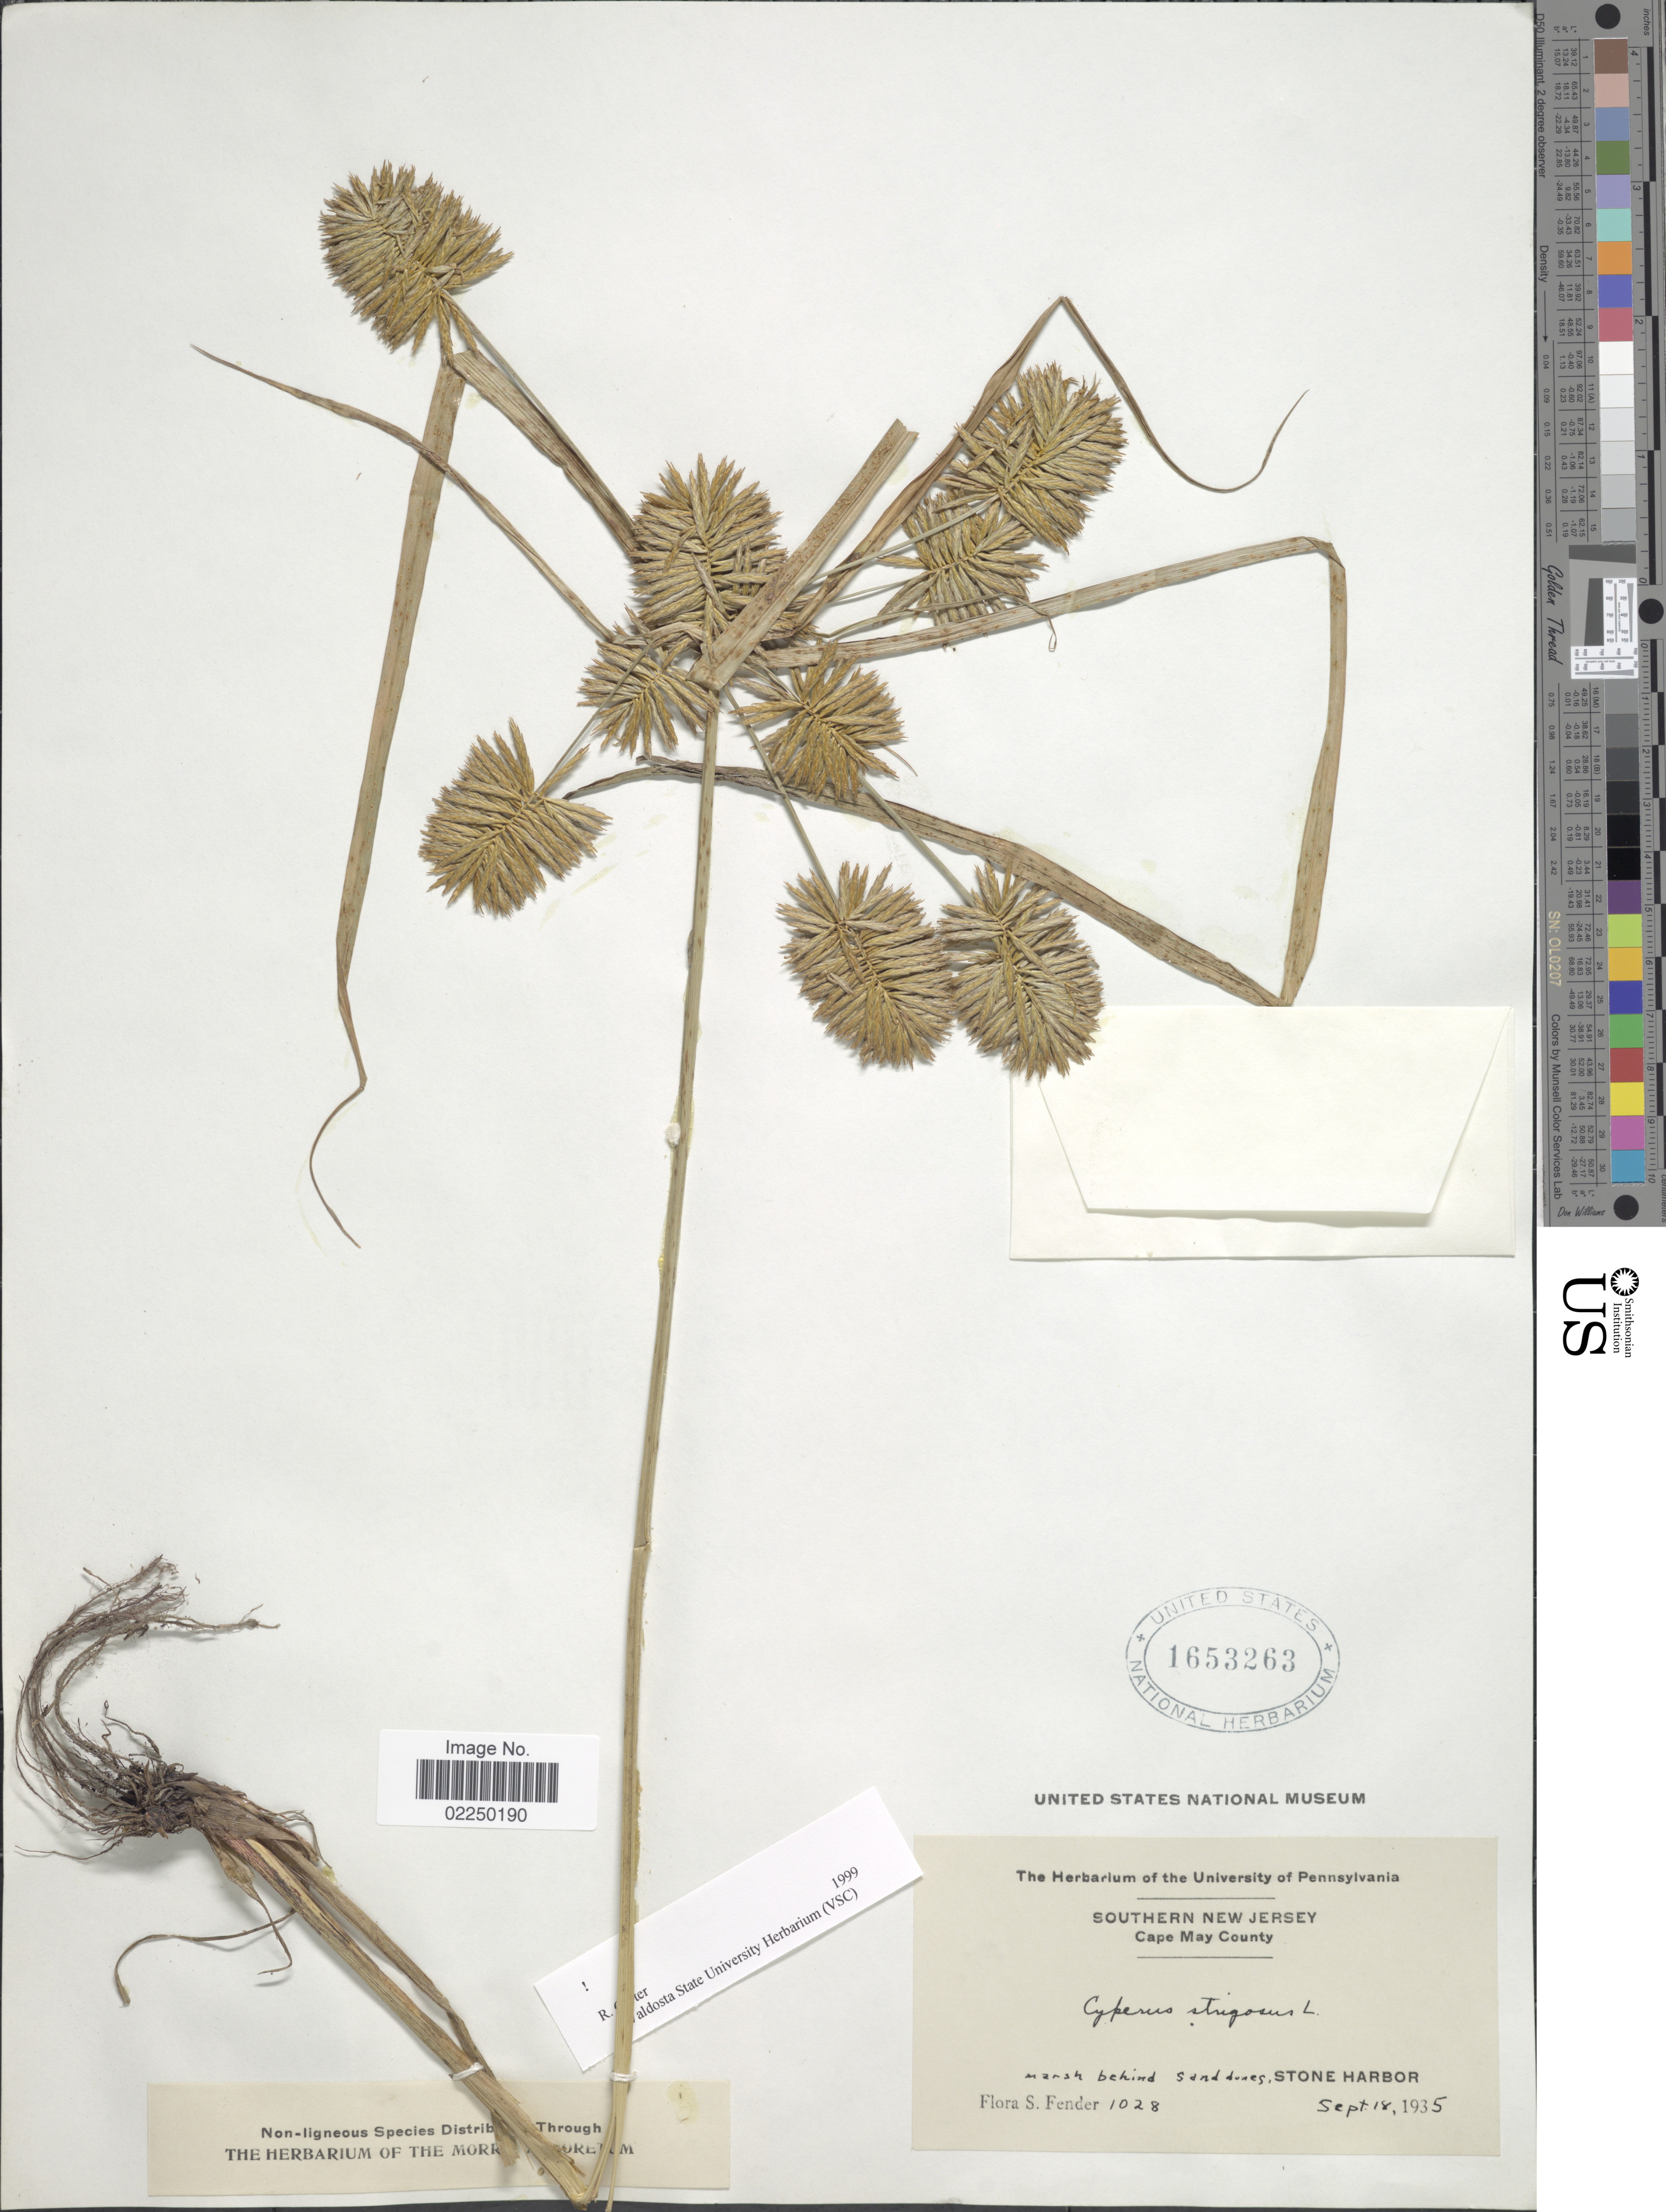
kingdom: Plantae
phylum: Tracheophyta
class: Liliopsida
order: Poales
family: Cyperaceae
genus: Cyperus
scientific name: Cyperus strigosus L.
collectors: F. Fender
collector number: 1028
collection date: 1935-09-18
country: United States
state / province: New Jersey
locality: Southern New Jersey, Cape May County, marsh behind sand dunes, Stone Harbor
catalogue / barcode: US 1653263